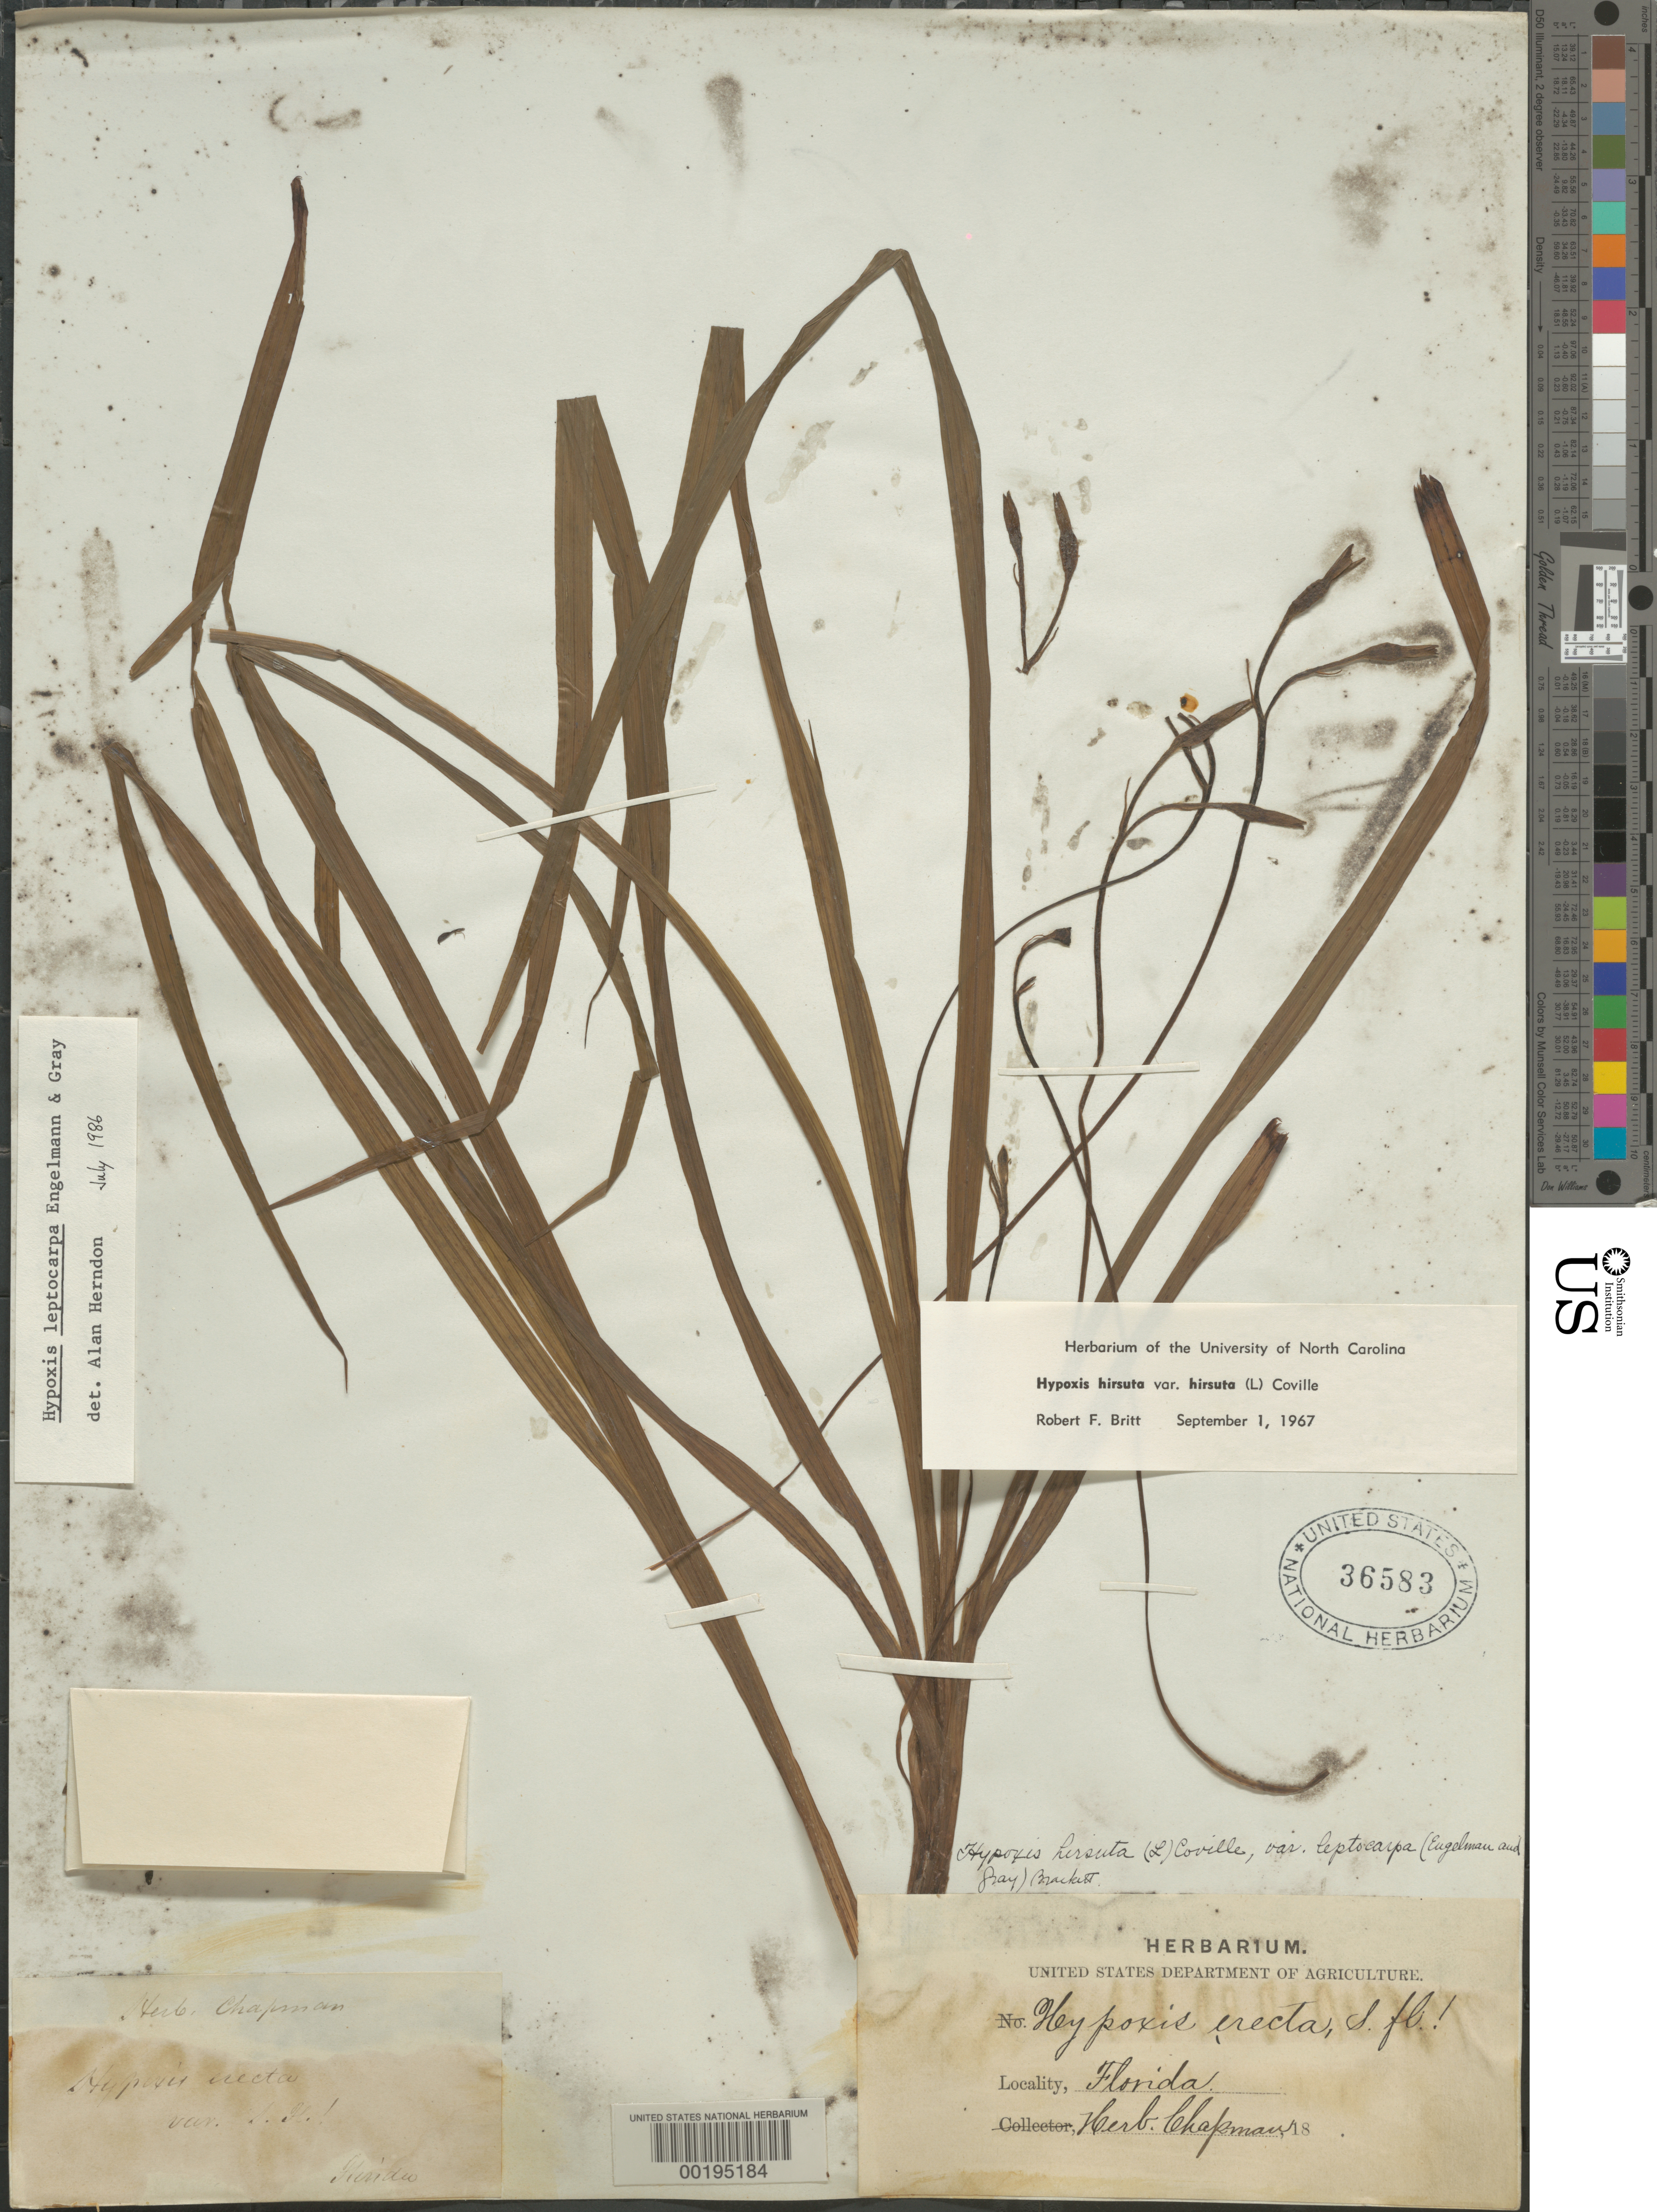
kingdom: Plantae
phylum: Tracheophyta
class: Liliopsida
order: Asparagales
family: Hypoxidaceae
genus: Hypoxis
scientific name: Hypoxis leptocarpa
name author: (Engelm. & A. Gray) Small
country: United States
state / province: Florida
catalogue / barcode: US 36583